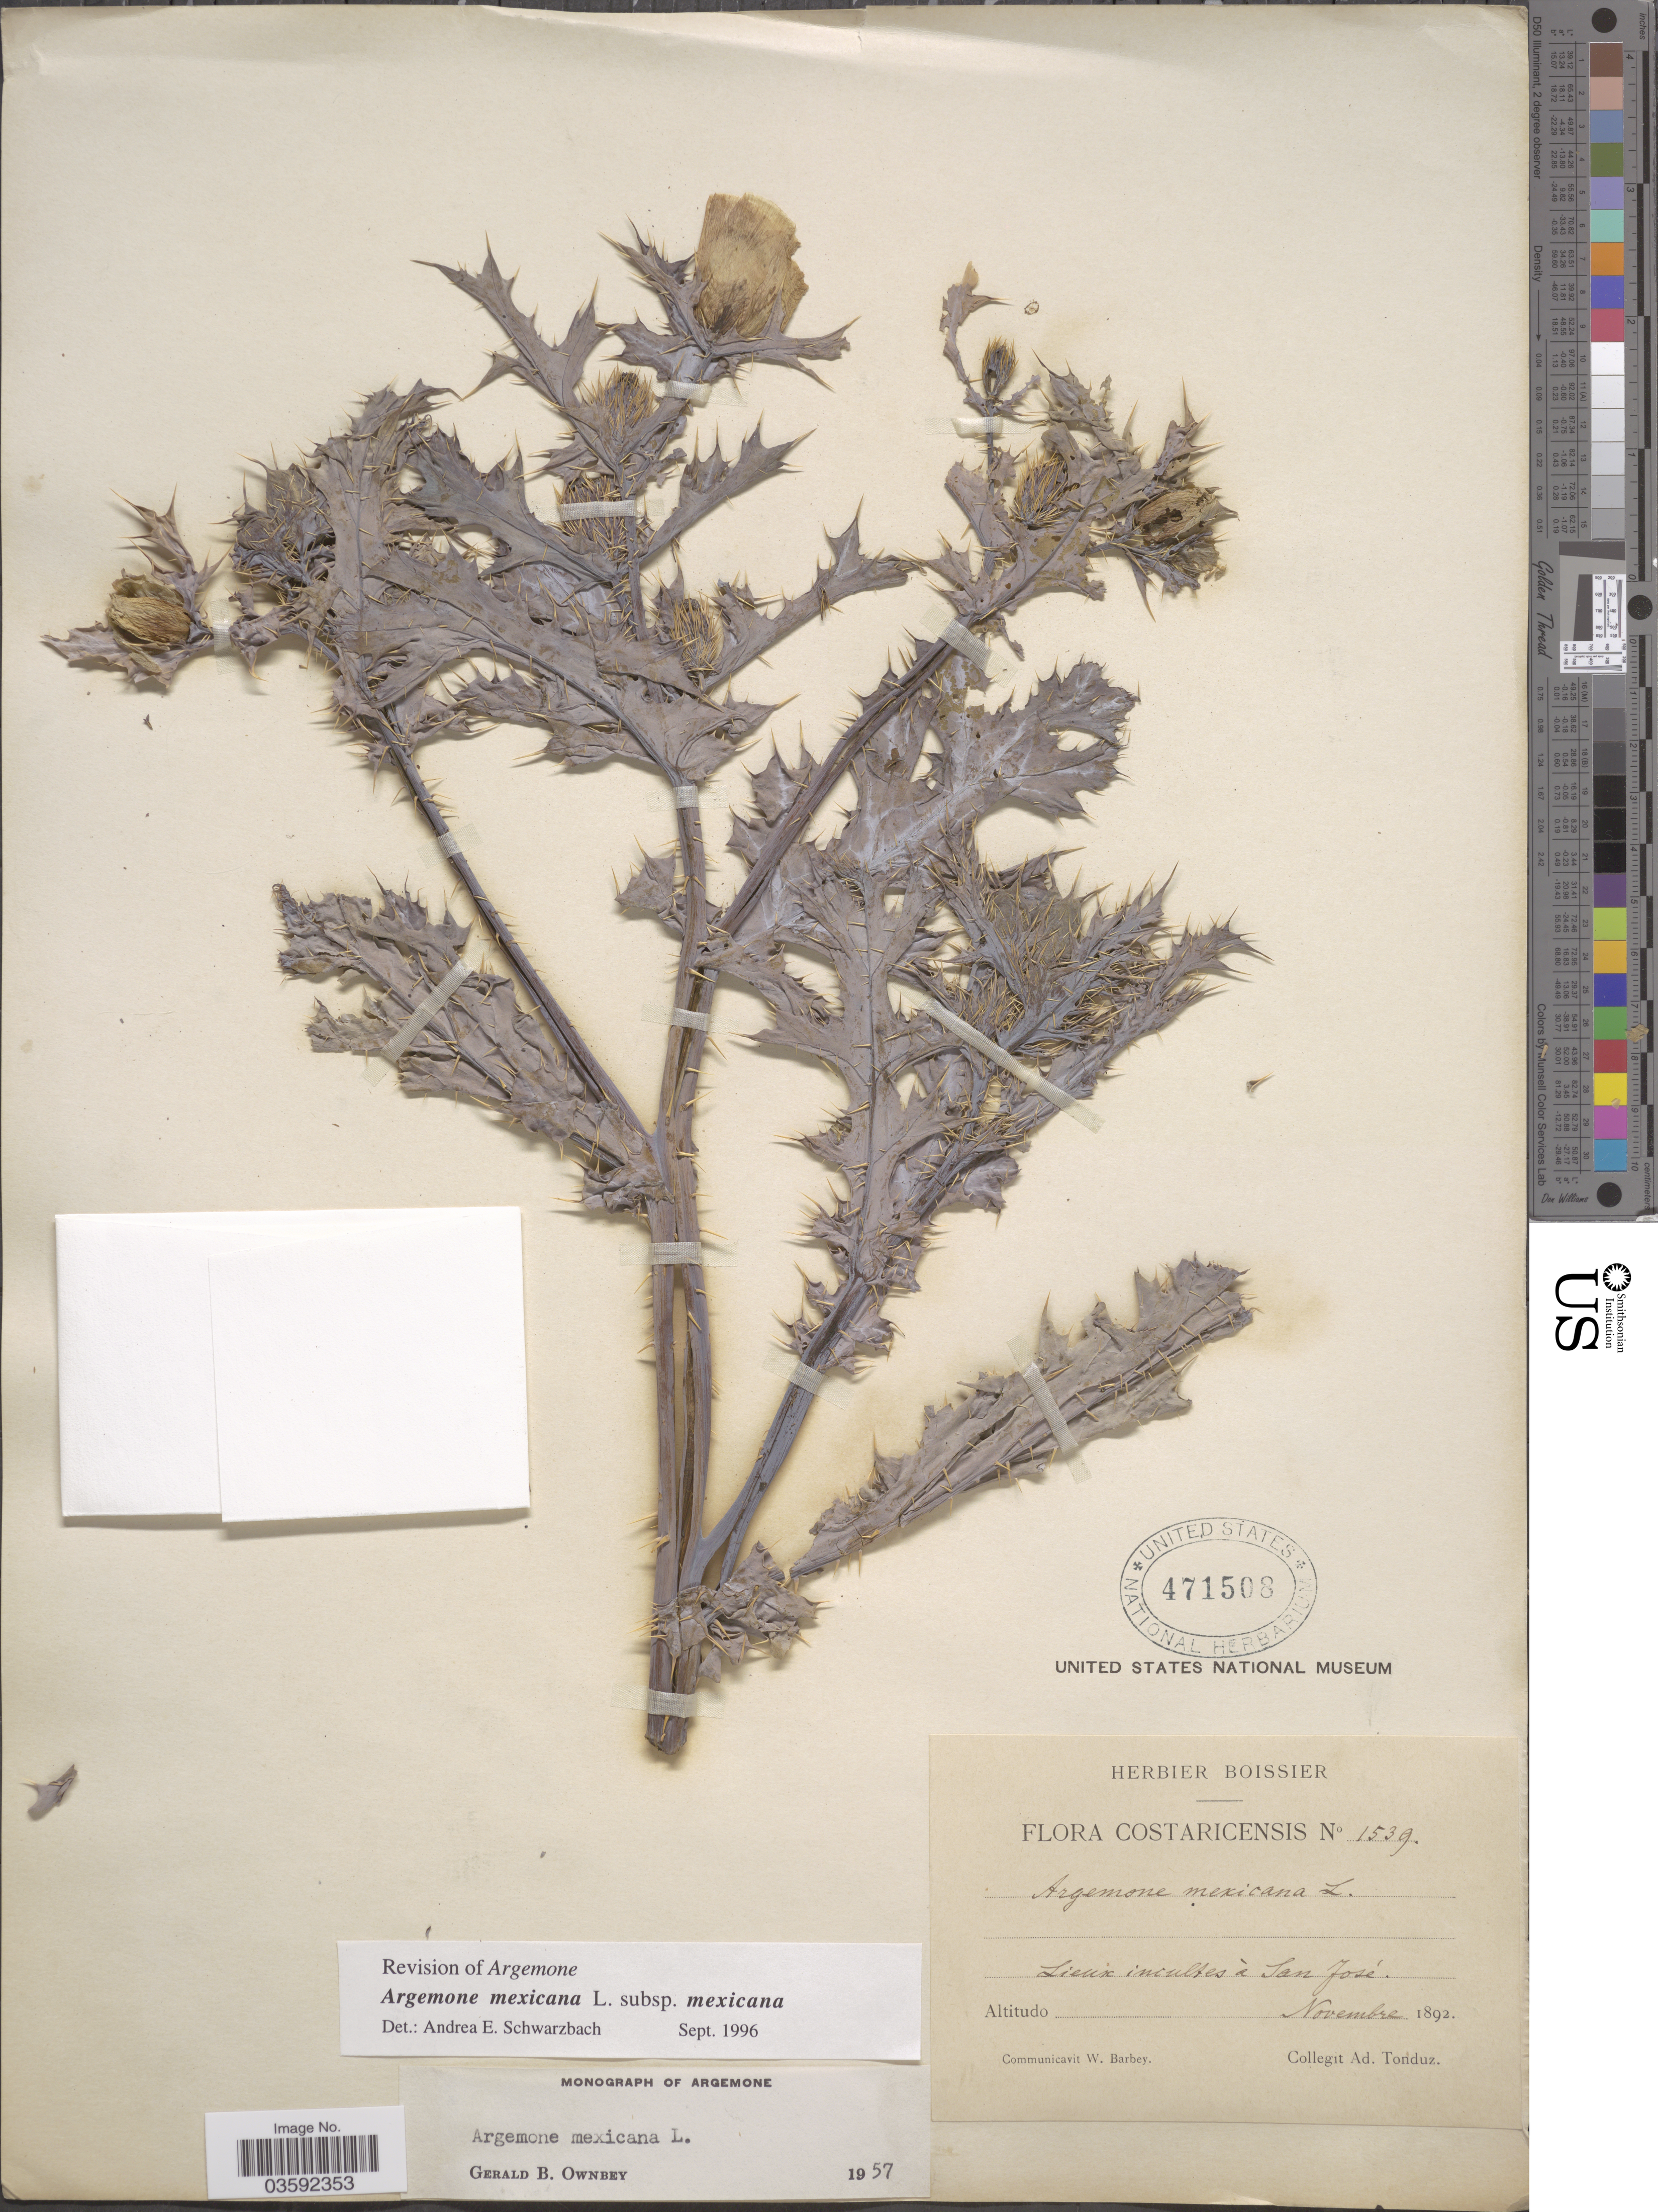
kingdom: Plantae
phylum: Tracheophyta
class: Magnoliopsida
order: Ranunculales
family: Papaveraceae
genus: Argemone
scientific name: Argemone mexicana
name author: L.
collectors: A. Tonduz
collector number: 1539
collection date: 1892-11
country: Costa Rica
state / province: San José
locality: Lieux incultes à San José.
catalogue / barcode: US 471508